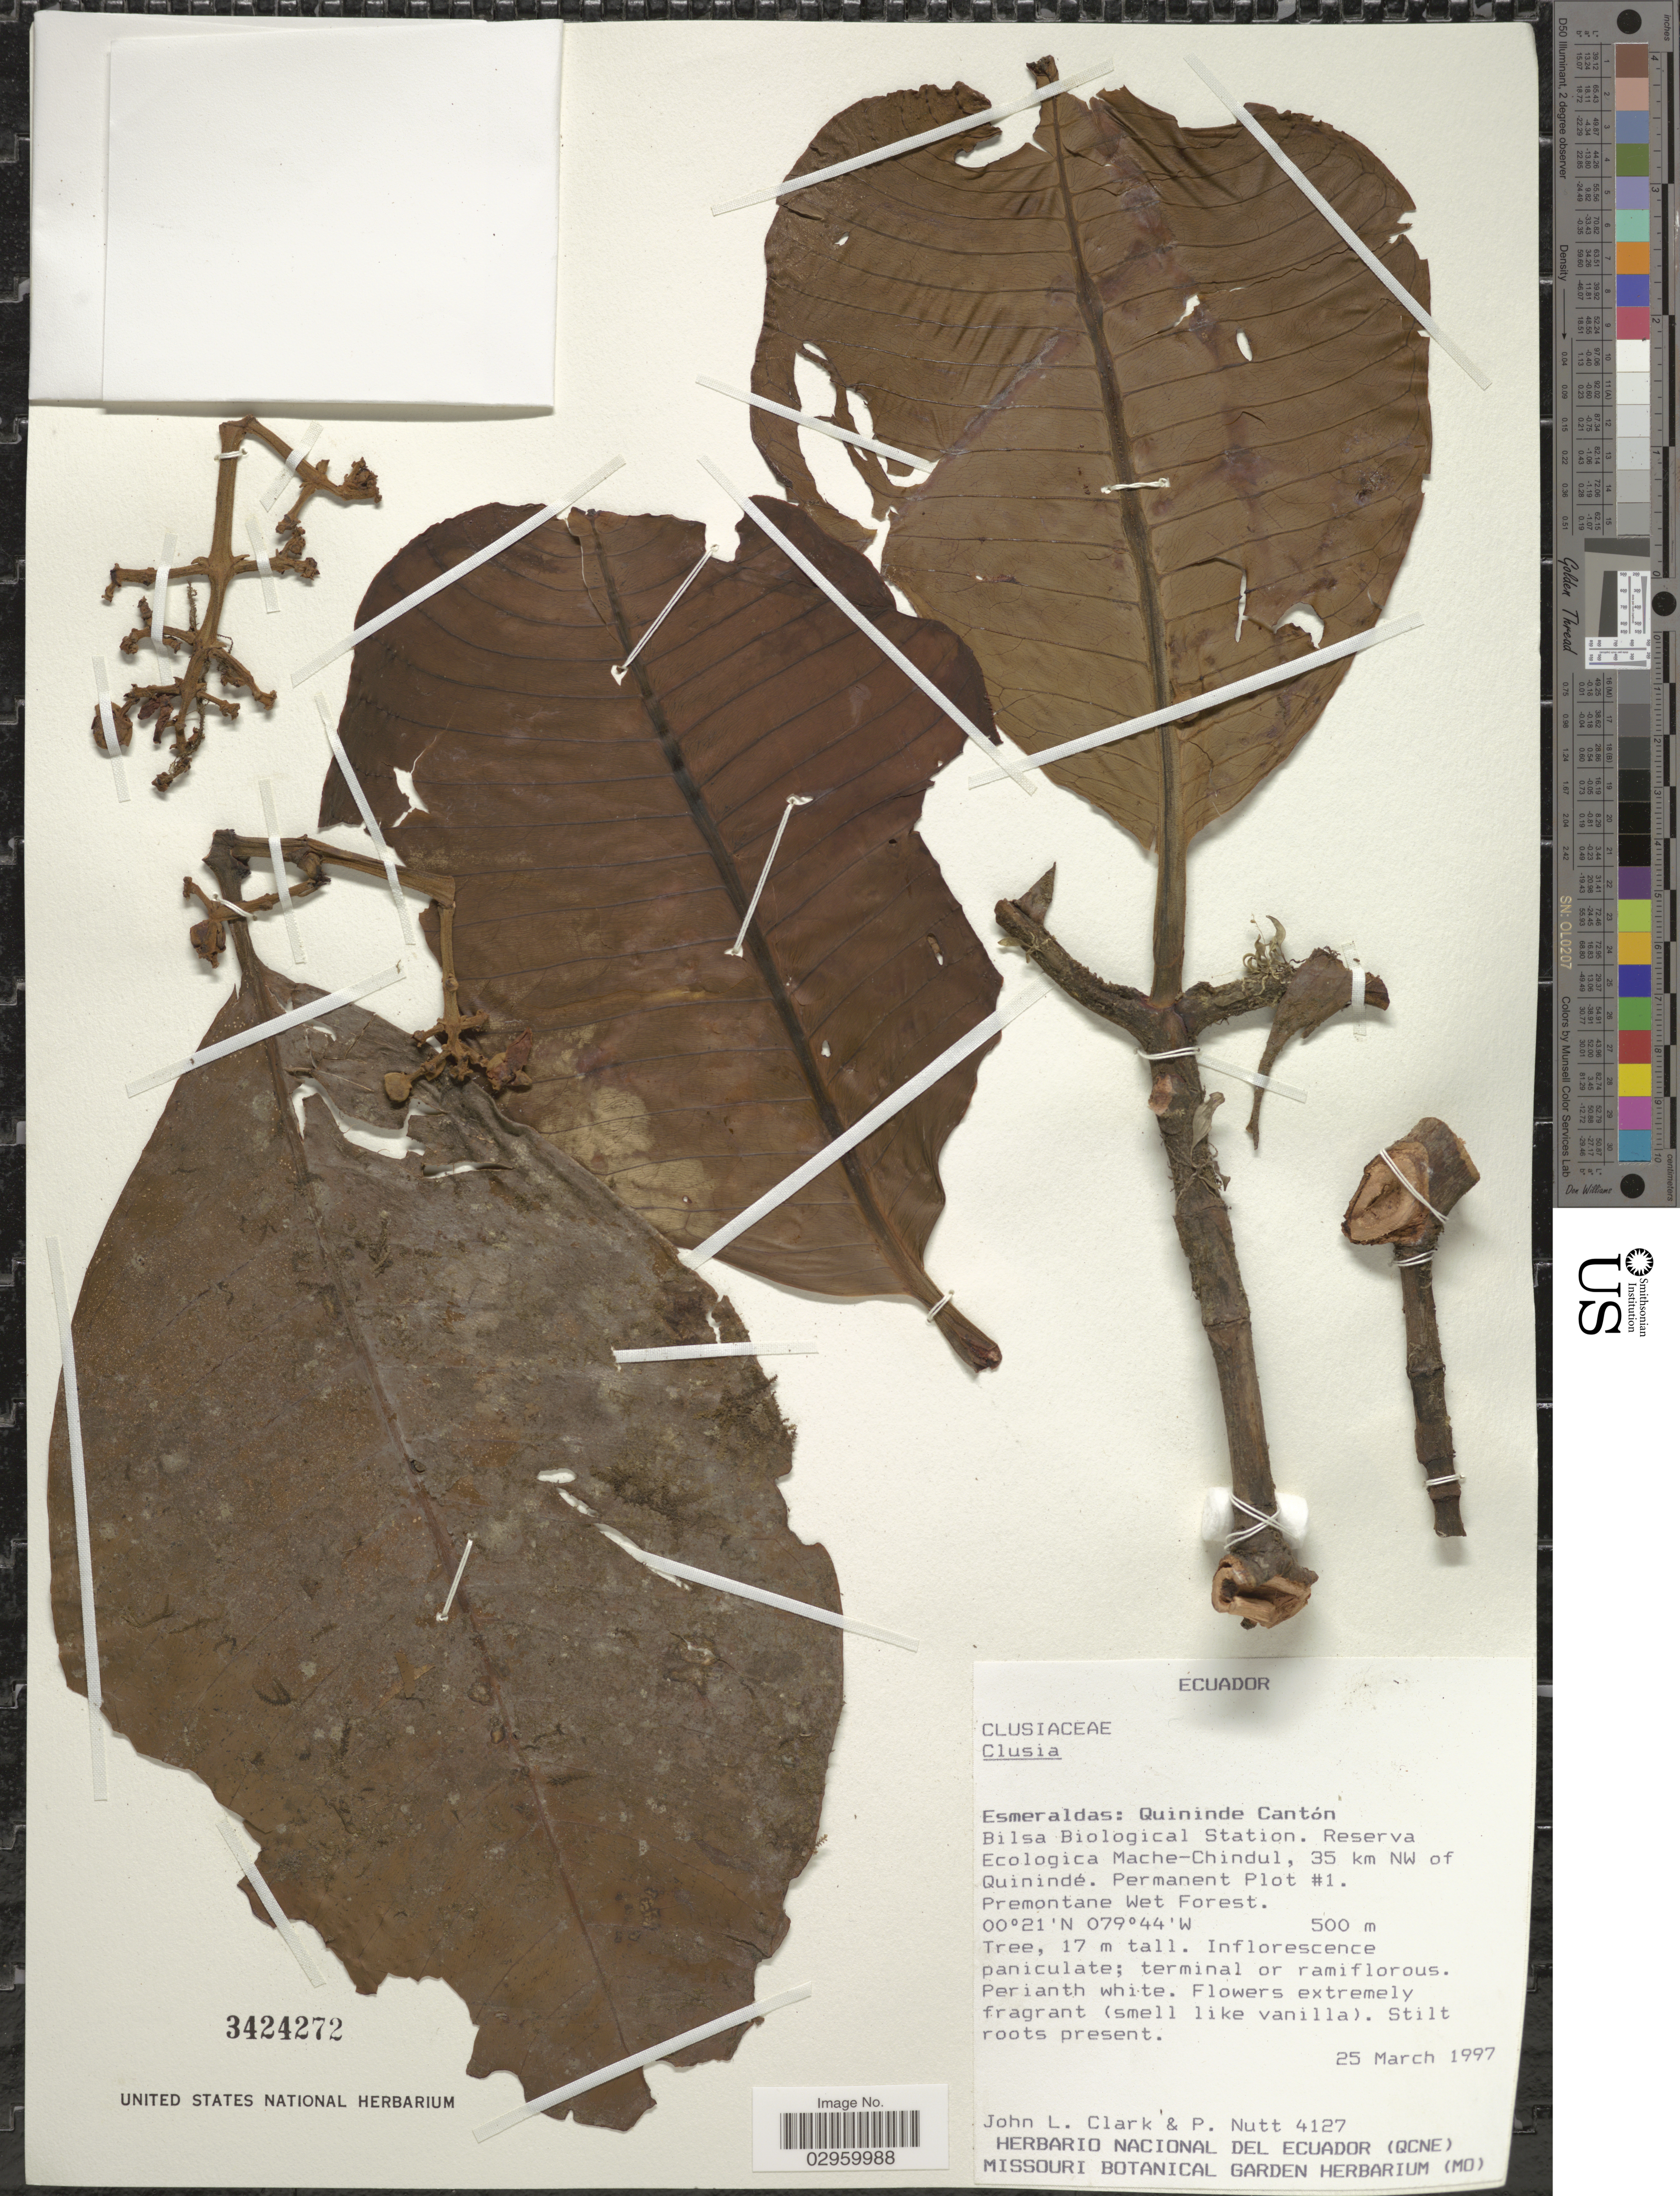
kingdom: Plantae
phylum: Tracheophyta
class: Magnoliopsida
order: Malpighiales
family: Clusiaceae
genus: Clusia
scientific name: Clusia sp.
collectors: J. L. Clark & P. Nutt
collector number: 4127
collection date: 1997-03-25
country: Ecuador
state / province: Esmeraldas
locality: Quininde Cantón, Bilsa Biological Station, Reserva Ecological Mache-Chindul, 35 km NW of Quinindé, Permanent Plot #1.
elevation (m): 500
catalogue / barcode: US 3424272